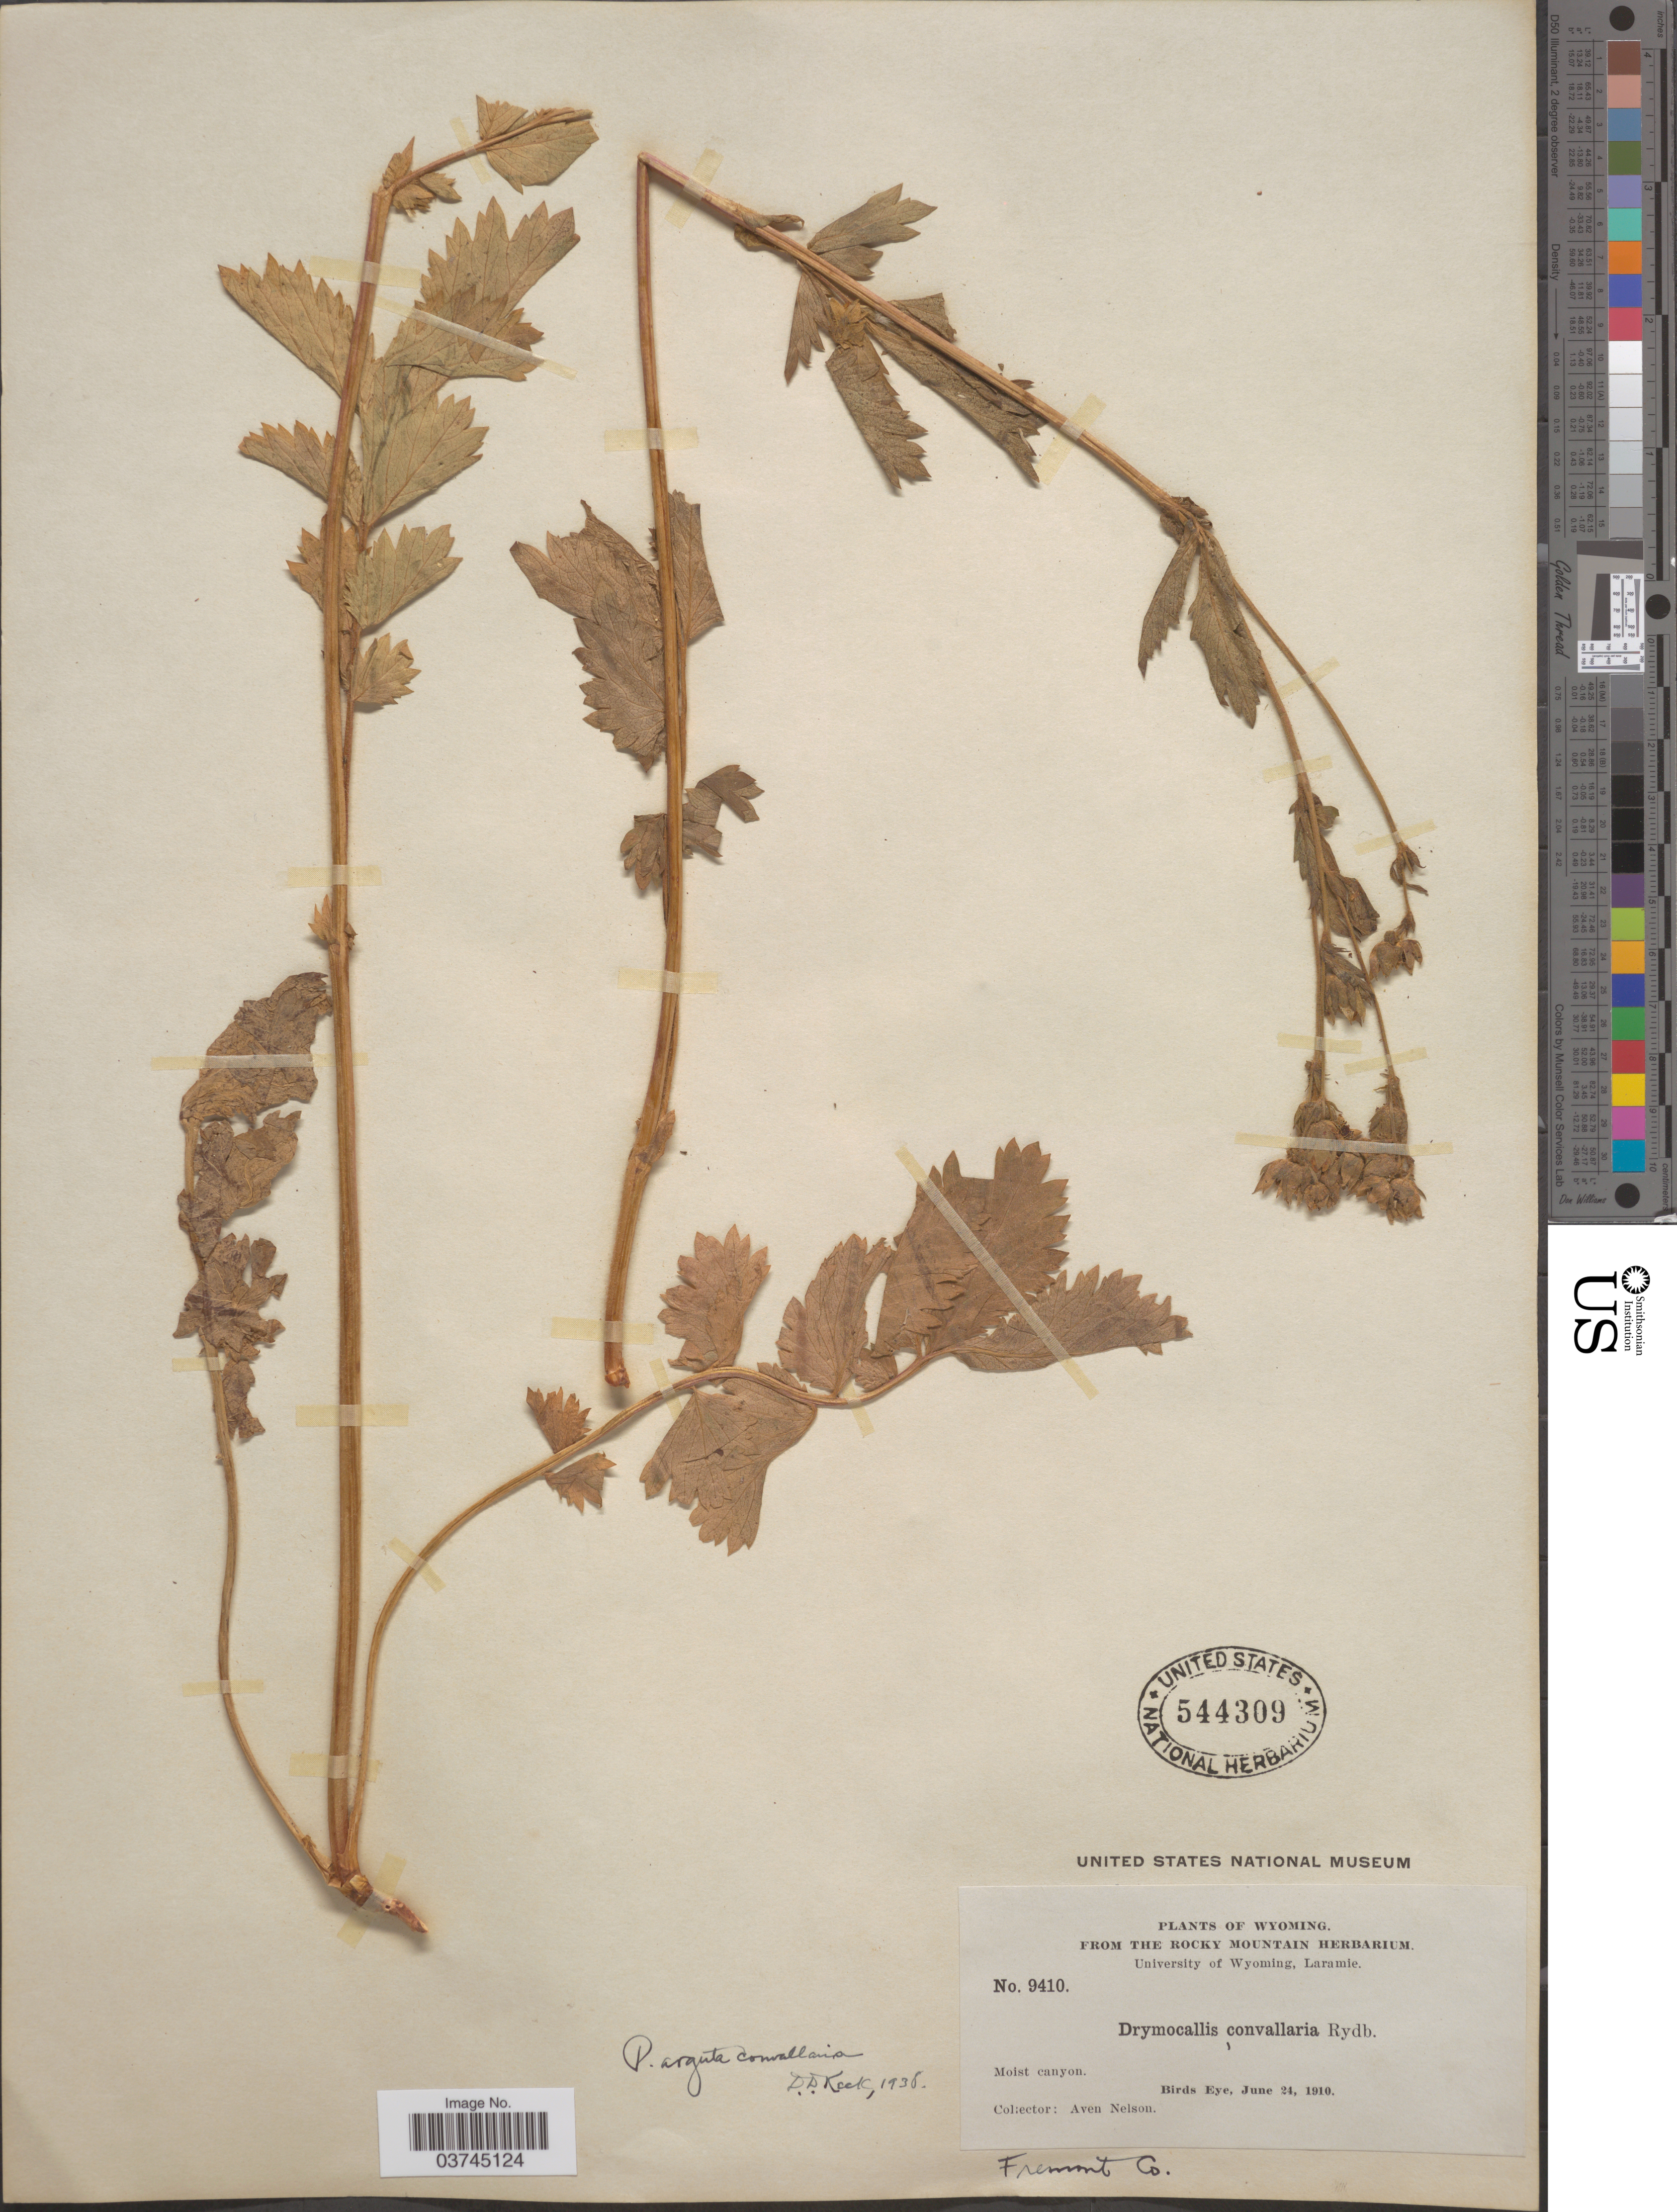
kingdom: Plantae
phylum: Tracheophyta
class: Magnoliopsida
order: Rosales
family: Rosaceae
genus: Drymocallis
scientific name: Drymocallis convallaria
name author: (Rydb.) Rydb.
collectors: A. Nelson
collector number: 9410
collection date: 1910-06-24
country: United States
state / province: Wyoming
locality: Birds Eye. Fremont Co.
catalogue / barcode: US 544309